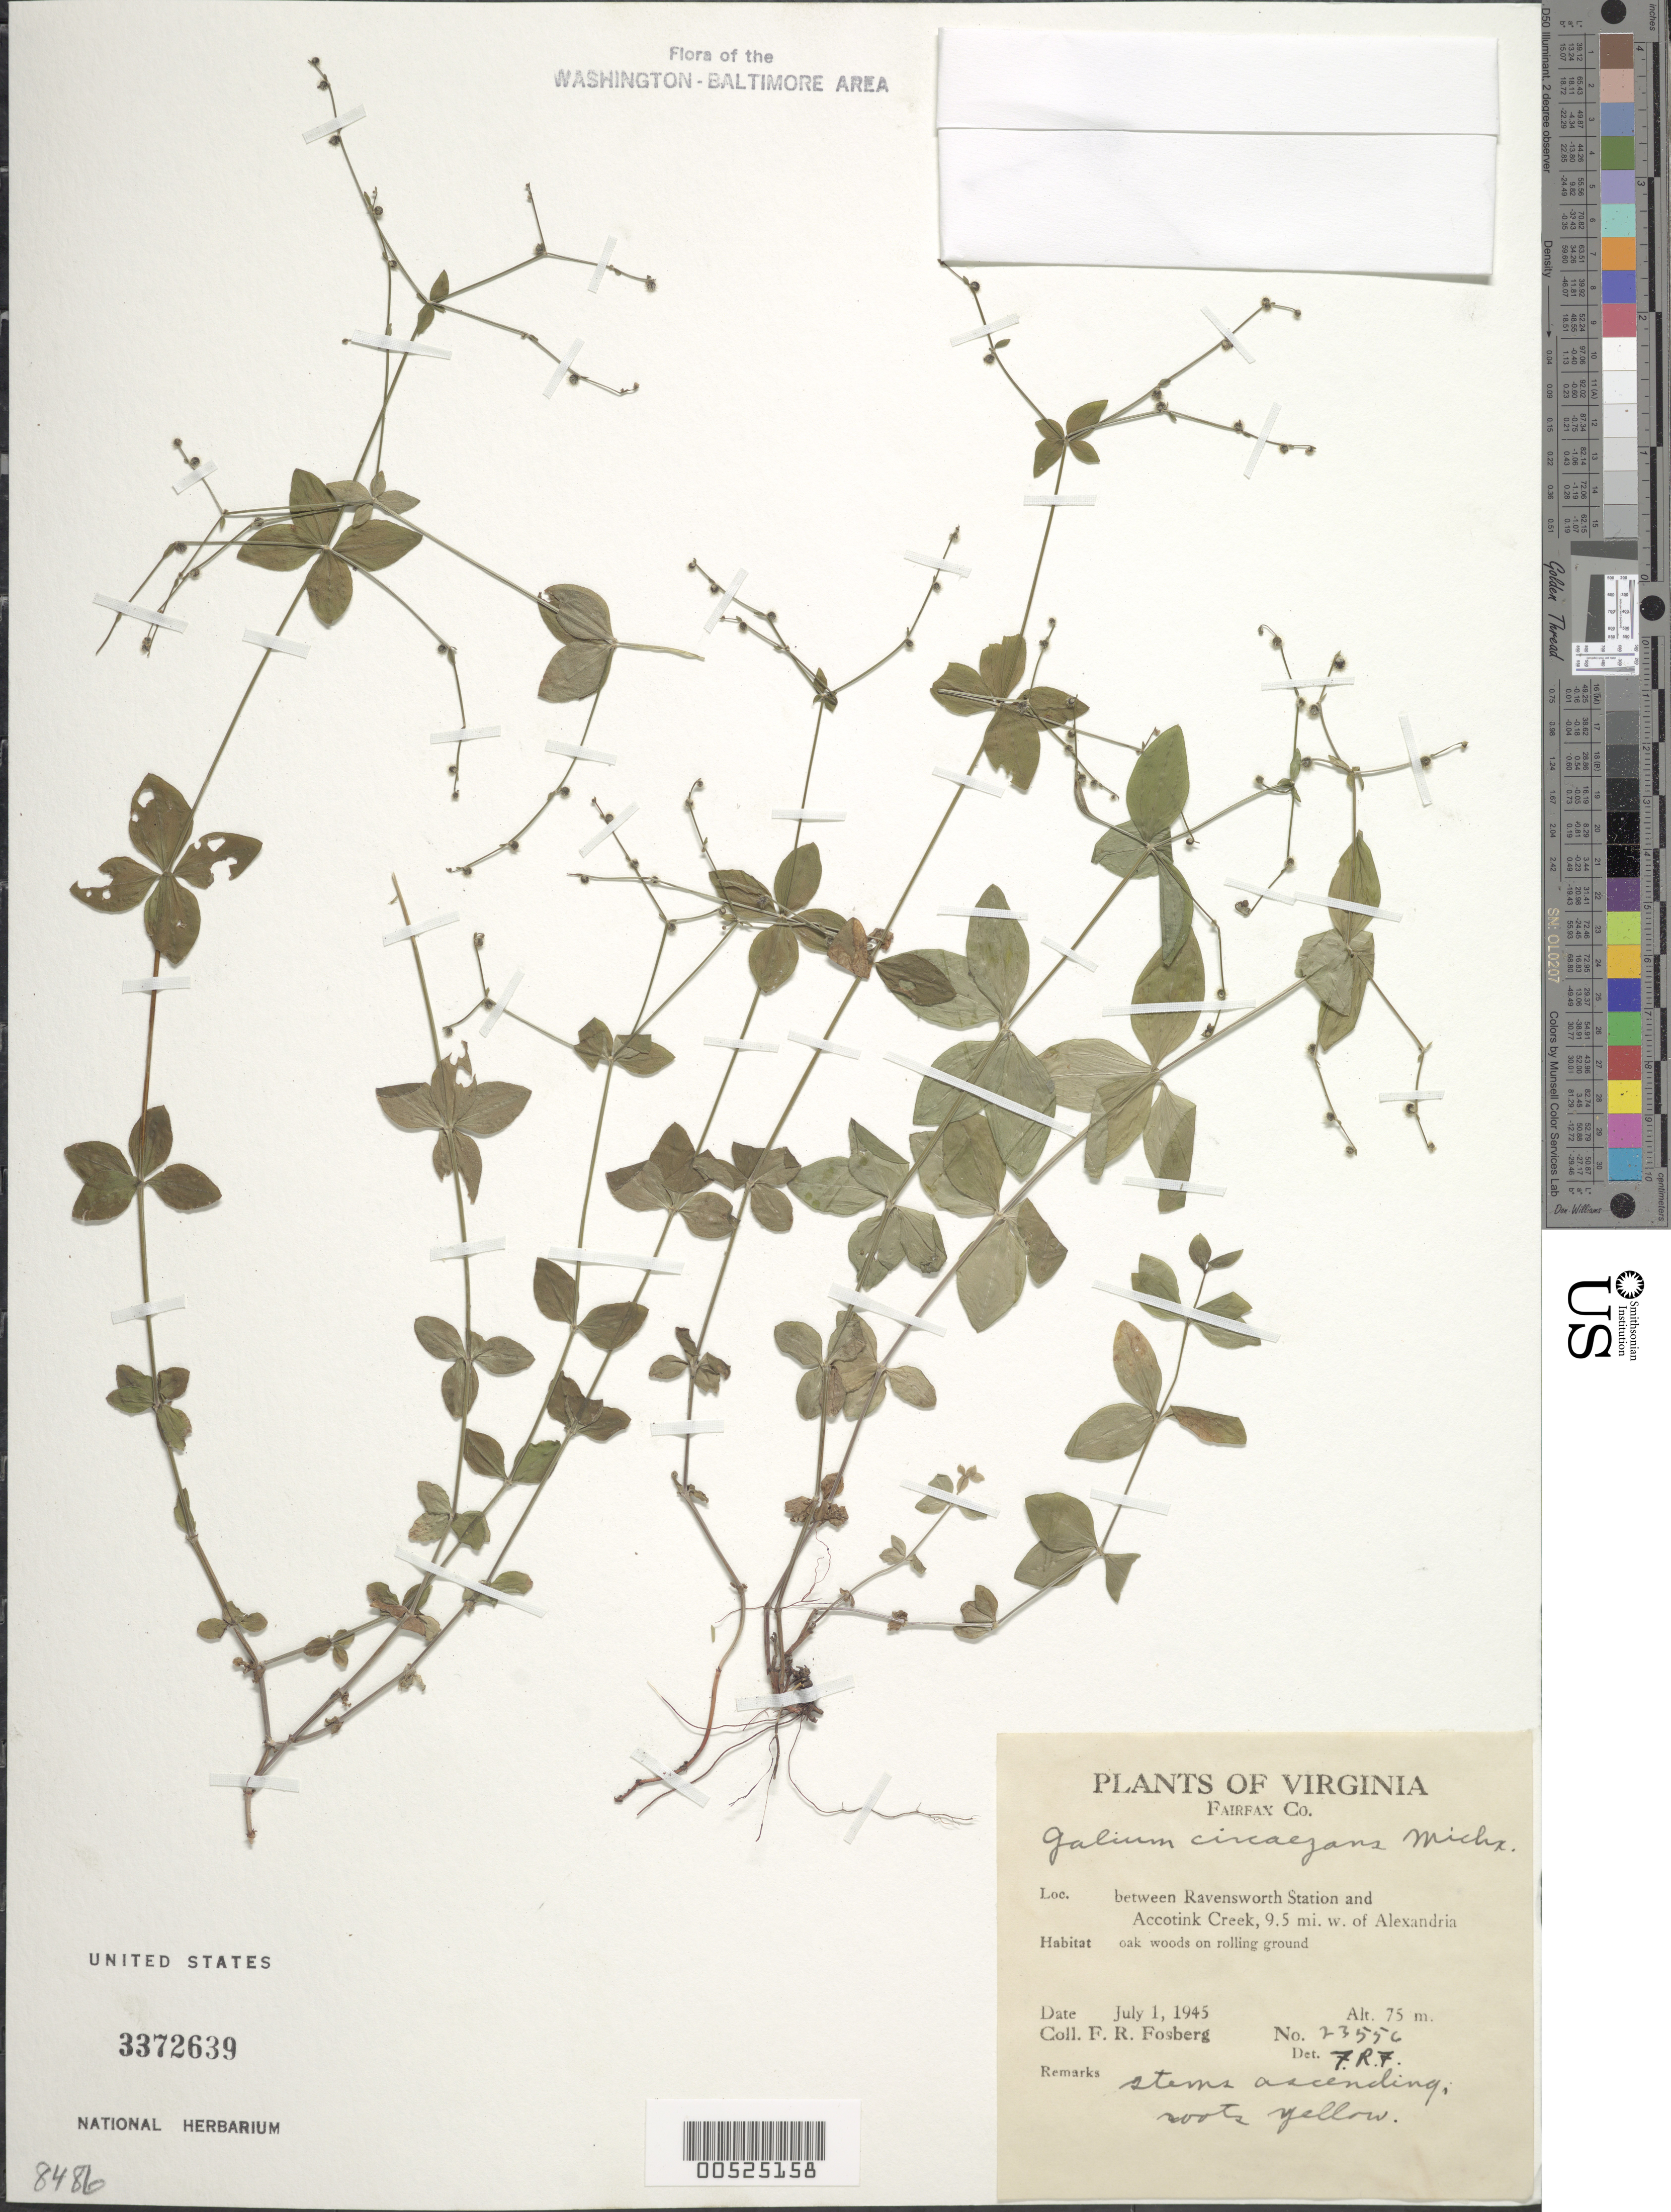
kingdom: Plantae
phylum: Tracheophyta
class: Magnoliopsida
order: Gentianales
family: Rubiaceae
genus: Galium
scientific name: Galium circaezans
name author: Michx.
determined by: Fosberg, F. R.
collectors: F. R. Fosberg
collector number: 23556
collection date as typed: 01 Jul 1945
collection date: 1945-07-01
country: United States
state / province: Virginia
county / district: Fairfax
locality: Between Ravensworth Station and Accotink Creek, 9.5 mi. W of Alexandria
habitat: Oak woods on rolling ground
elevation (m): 75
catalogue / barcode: US 3372639